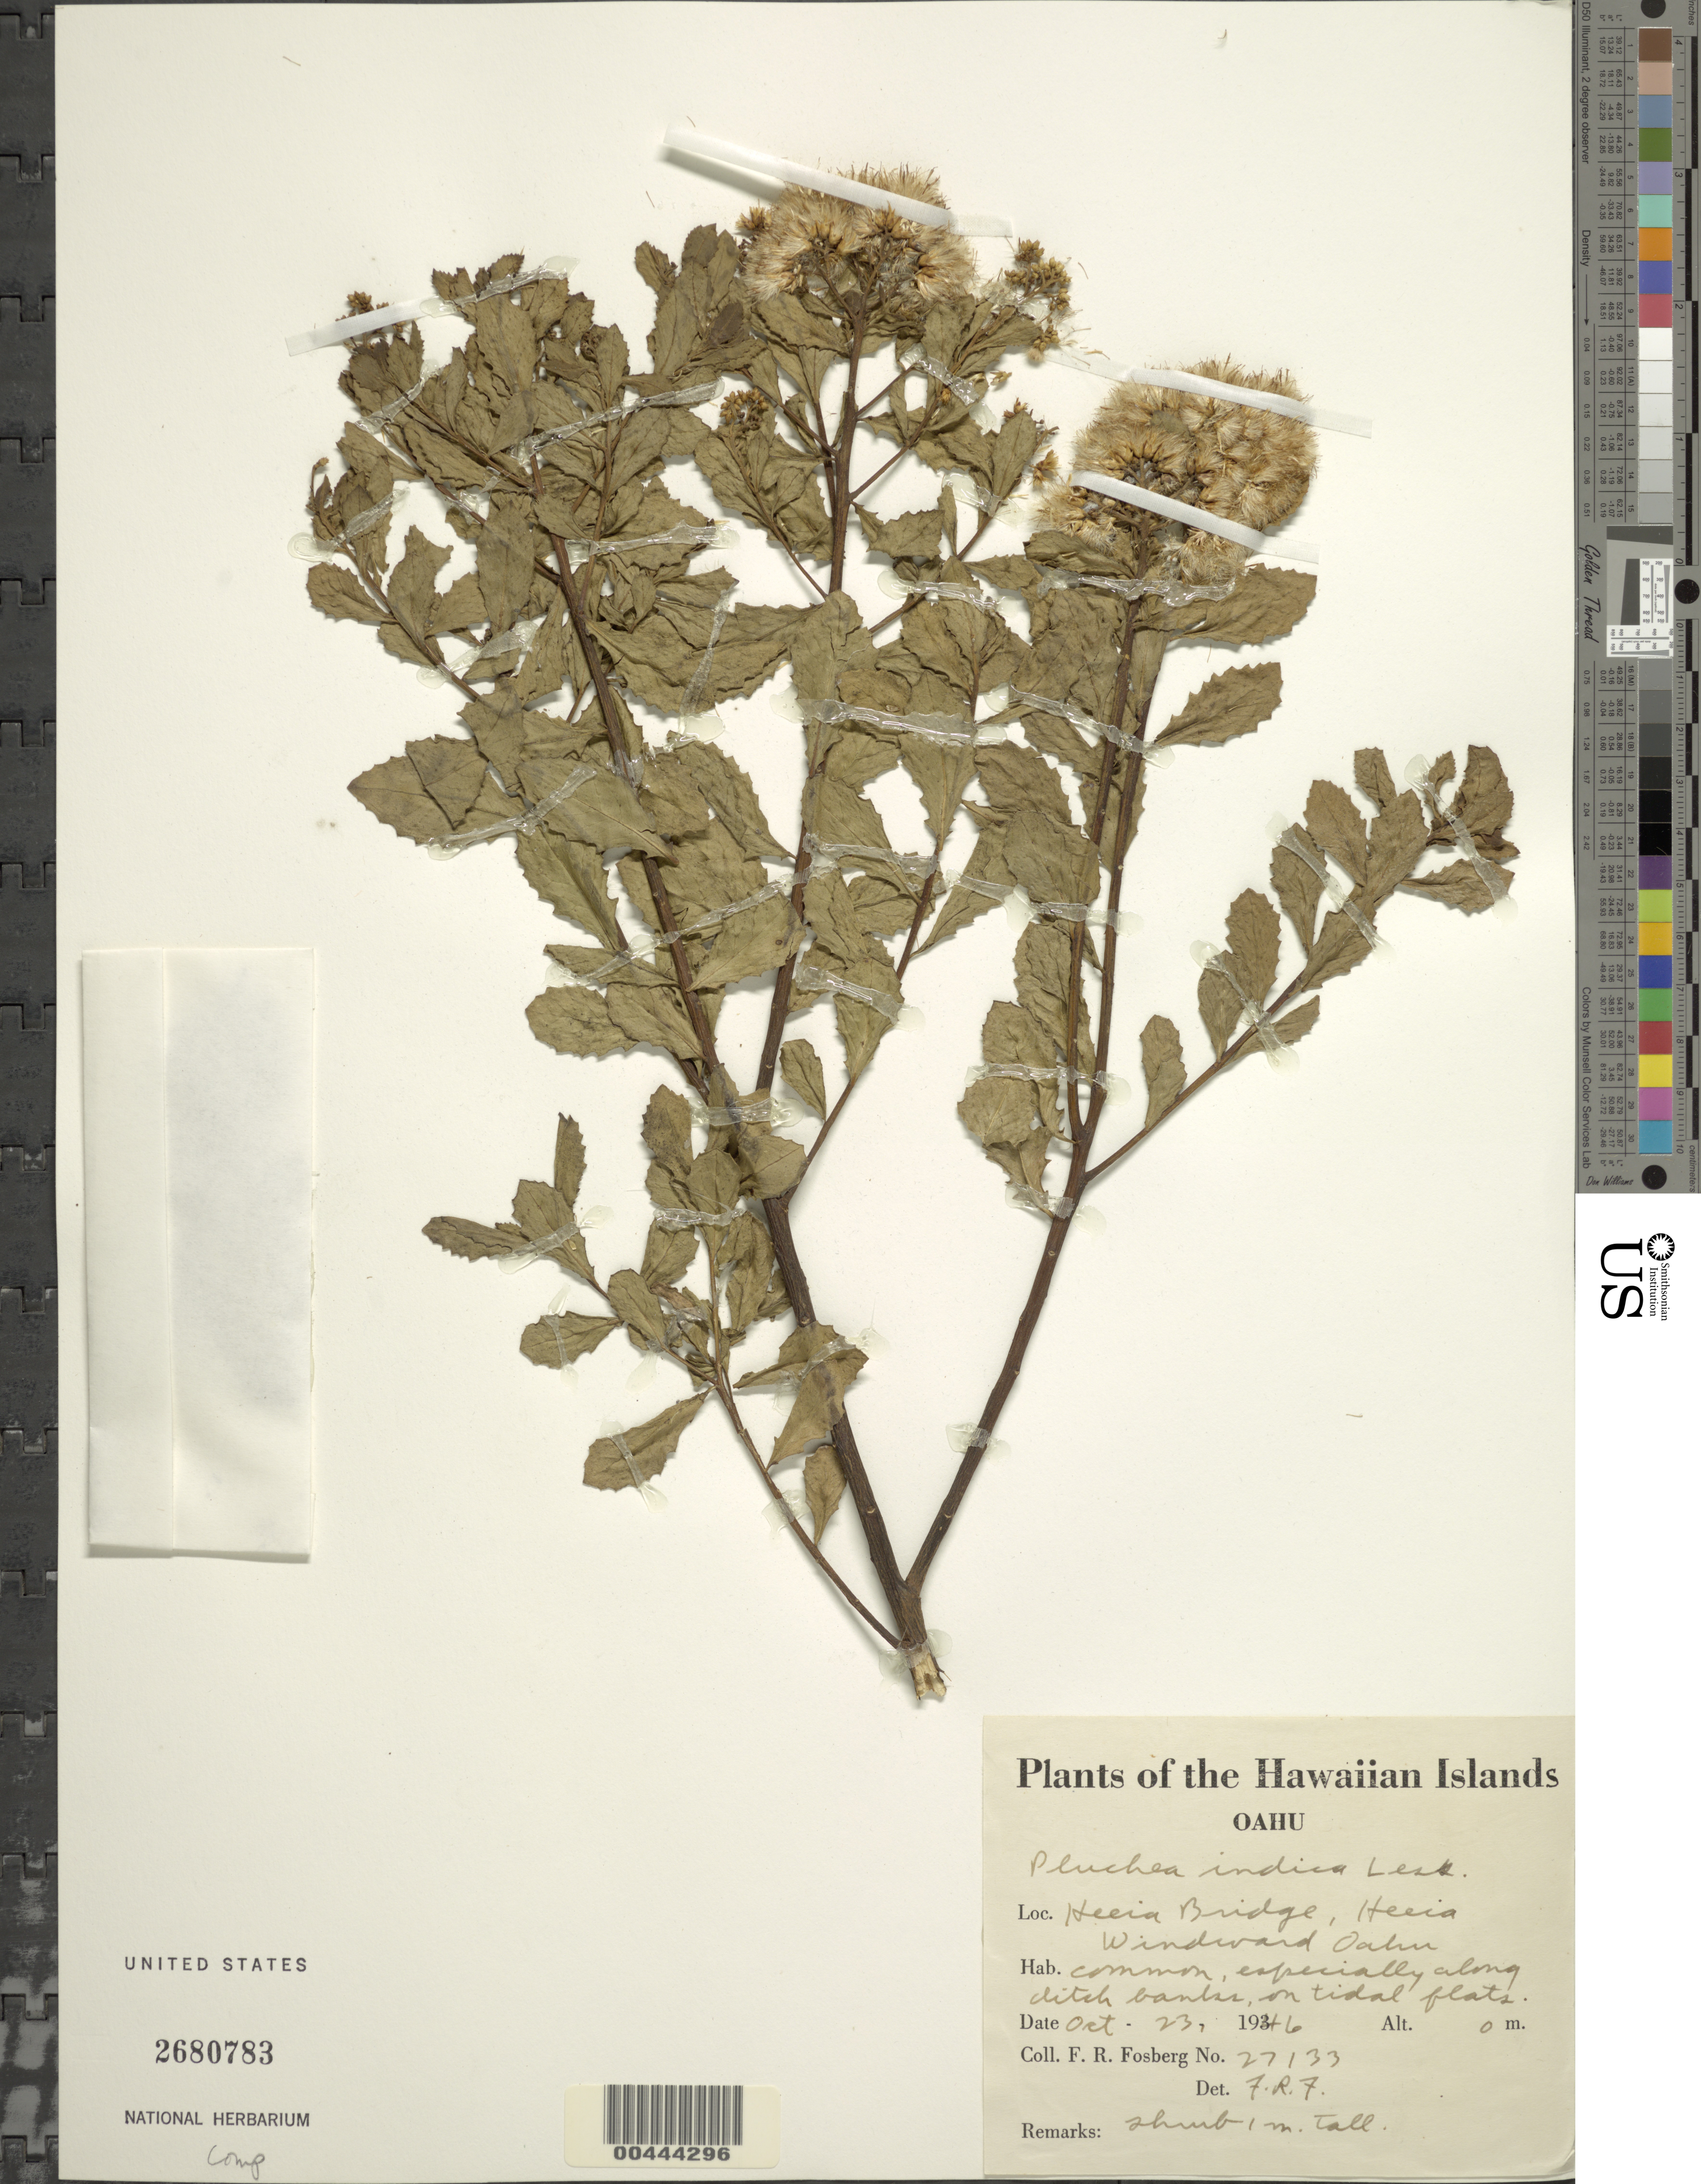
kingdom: Plantae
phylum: Tracheophyta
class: Magnoliopsida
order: Asterales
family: Asteraceae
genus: Pluchea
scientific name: Pluchea indica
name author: (L.) Less.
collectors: F. R. Fosberg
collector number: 27133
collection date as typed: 23 Oct 1946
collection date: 1946-10-23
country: United States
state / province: Hawaii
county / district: Honolulu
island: Oahu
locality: Heeia Bridge, Heeia, Windward Oahu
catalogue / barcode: US 2680783